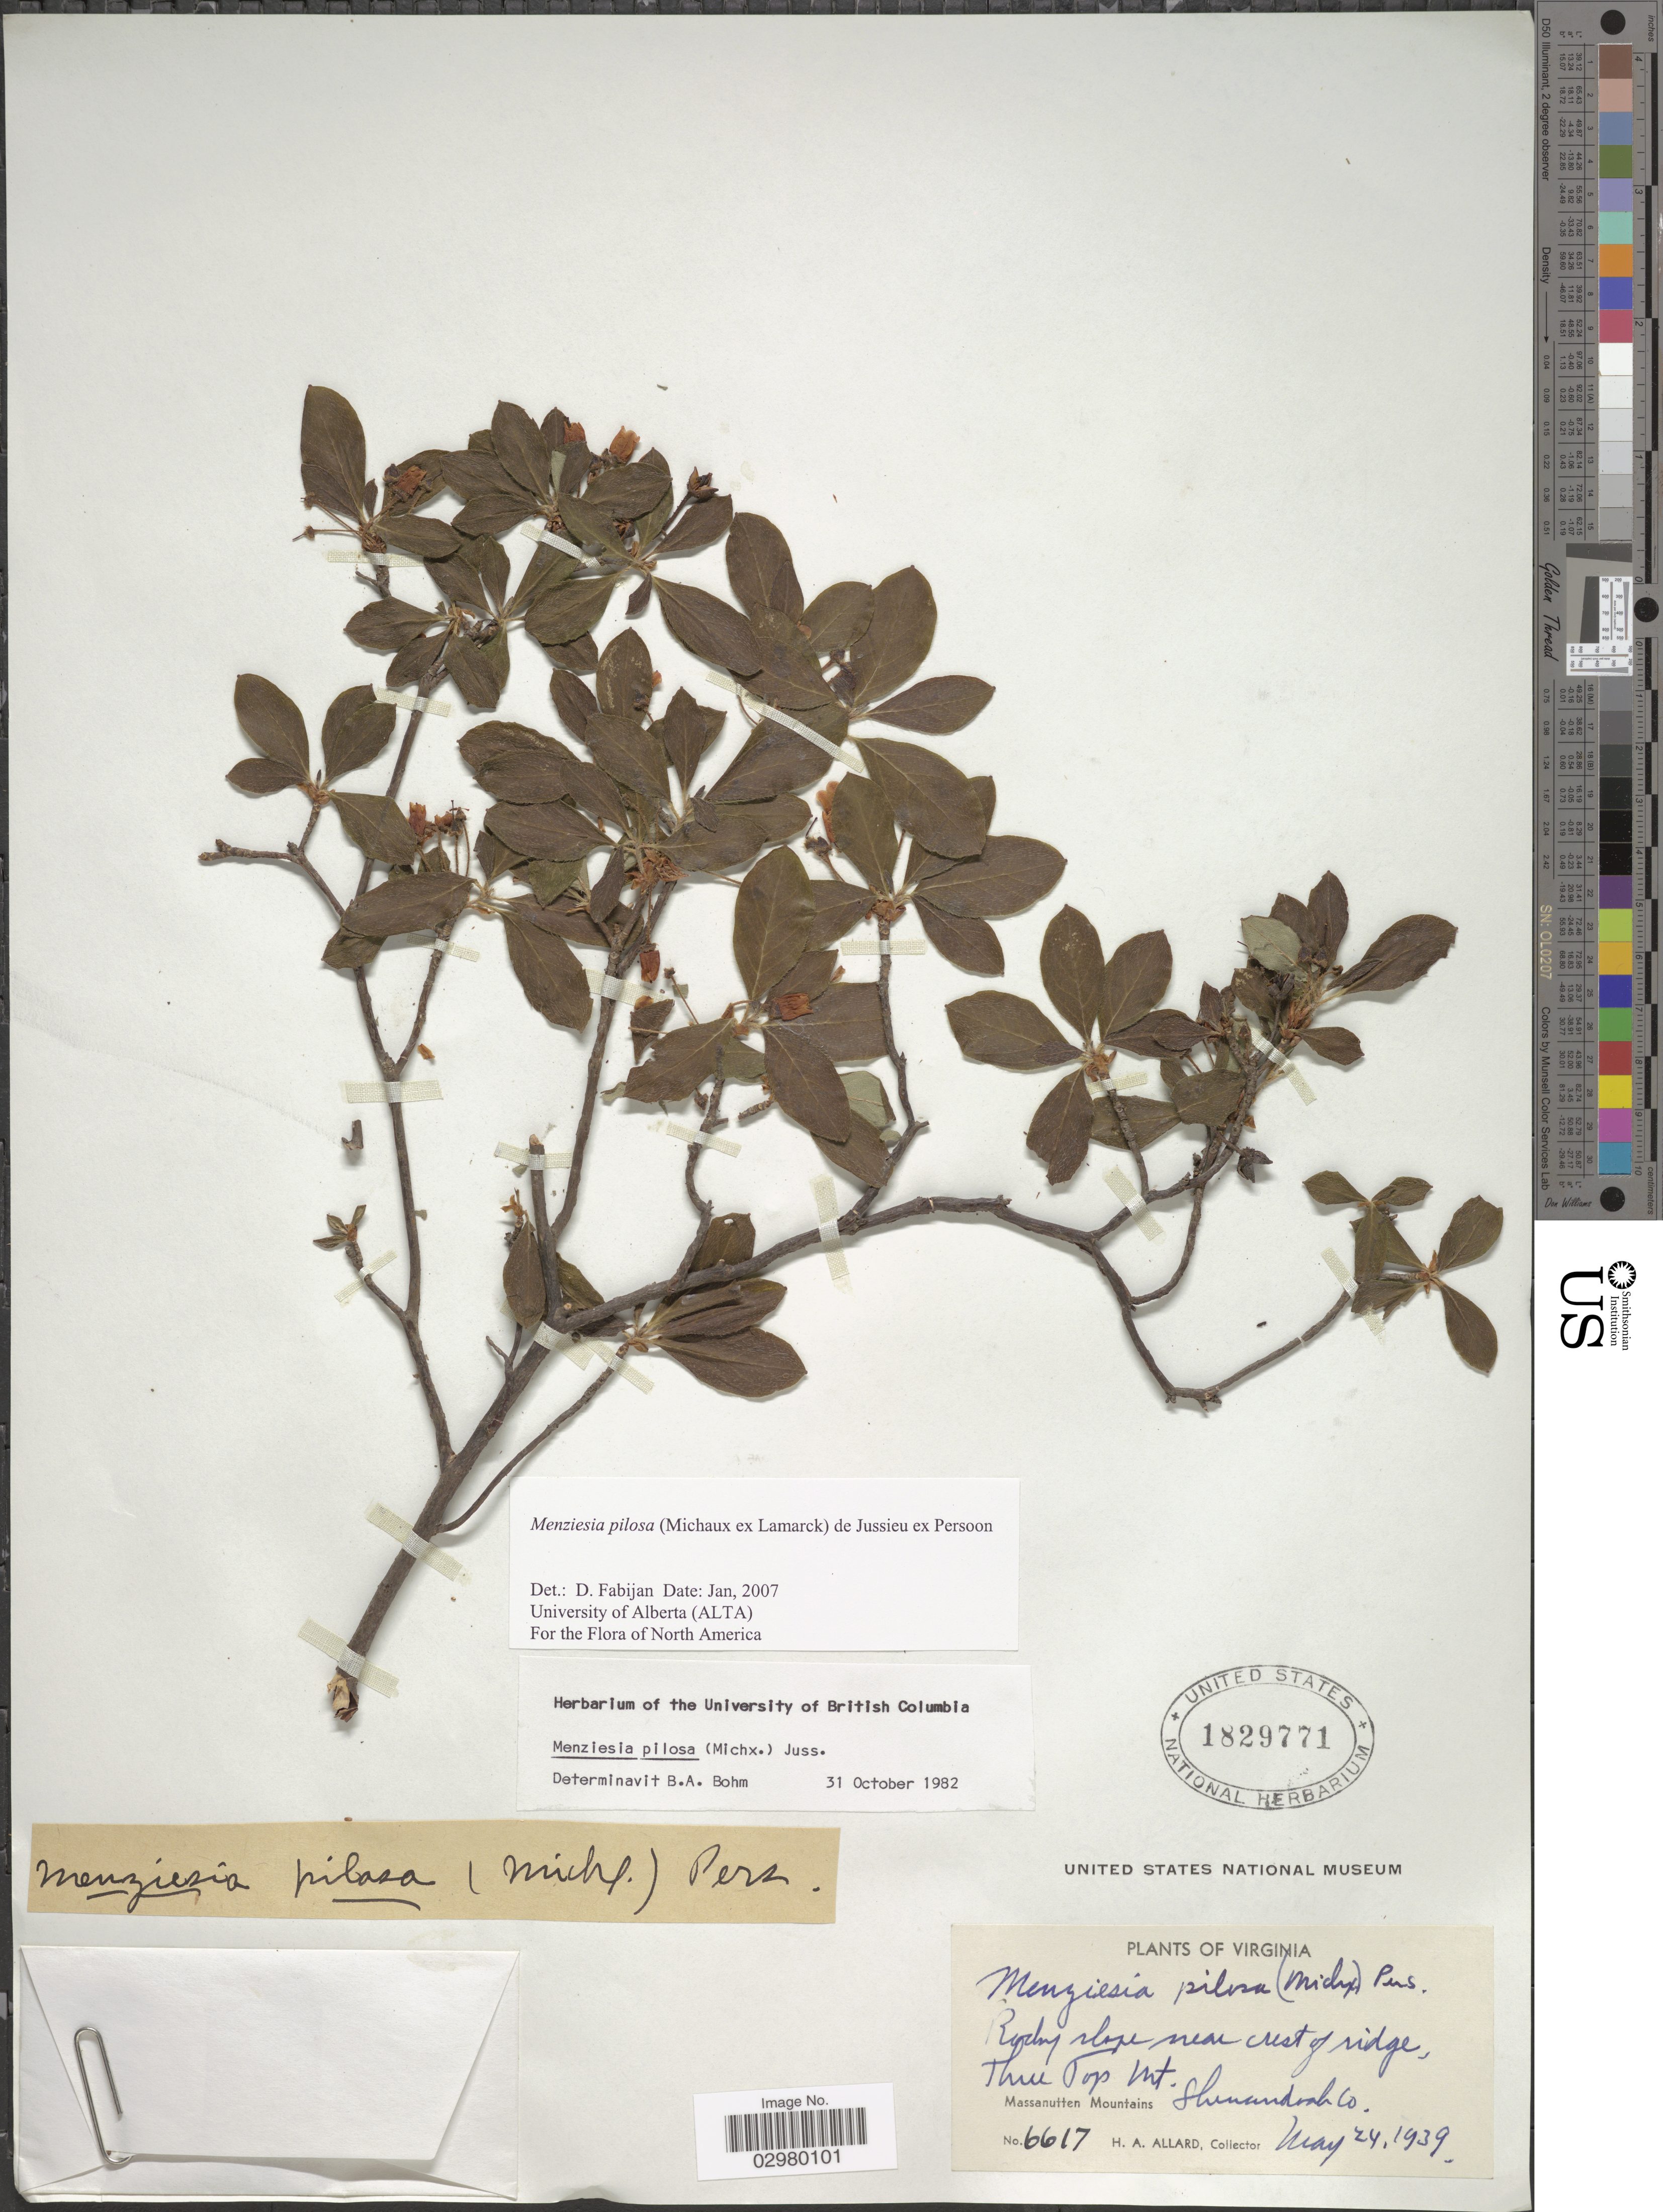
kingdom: Plantae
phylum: Tracheophyta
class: Magnoliopsida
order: Ericales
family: Ericaceae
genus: Menziesia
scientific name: Menziesia pilosa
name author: (Michx.) Juss.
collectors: H. A. Allard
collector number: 6617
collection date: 1939-05-24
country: United States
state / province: Virginia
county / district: Shenandoah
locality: Rocky slope near crest of ridge, Three Top Mt. Massanutten Mountains, Shenandoah co.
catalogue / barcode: US 1829771